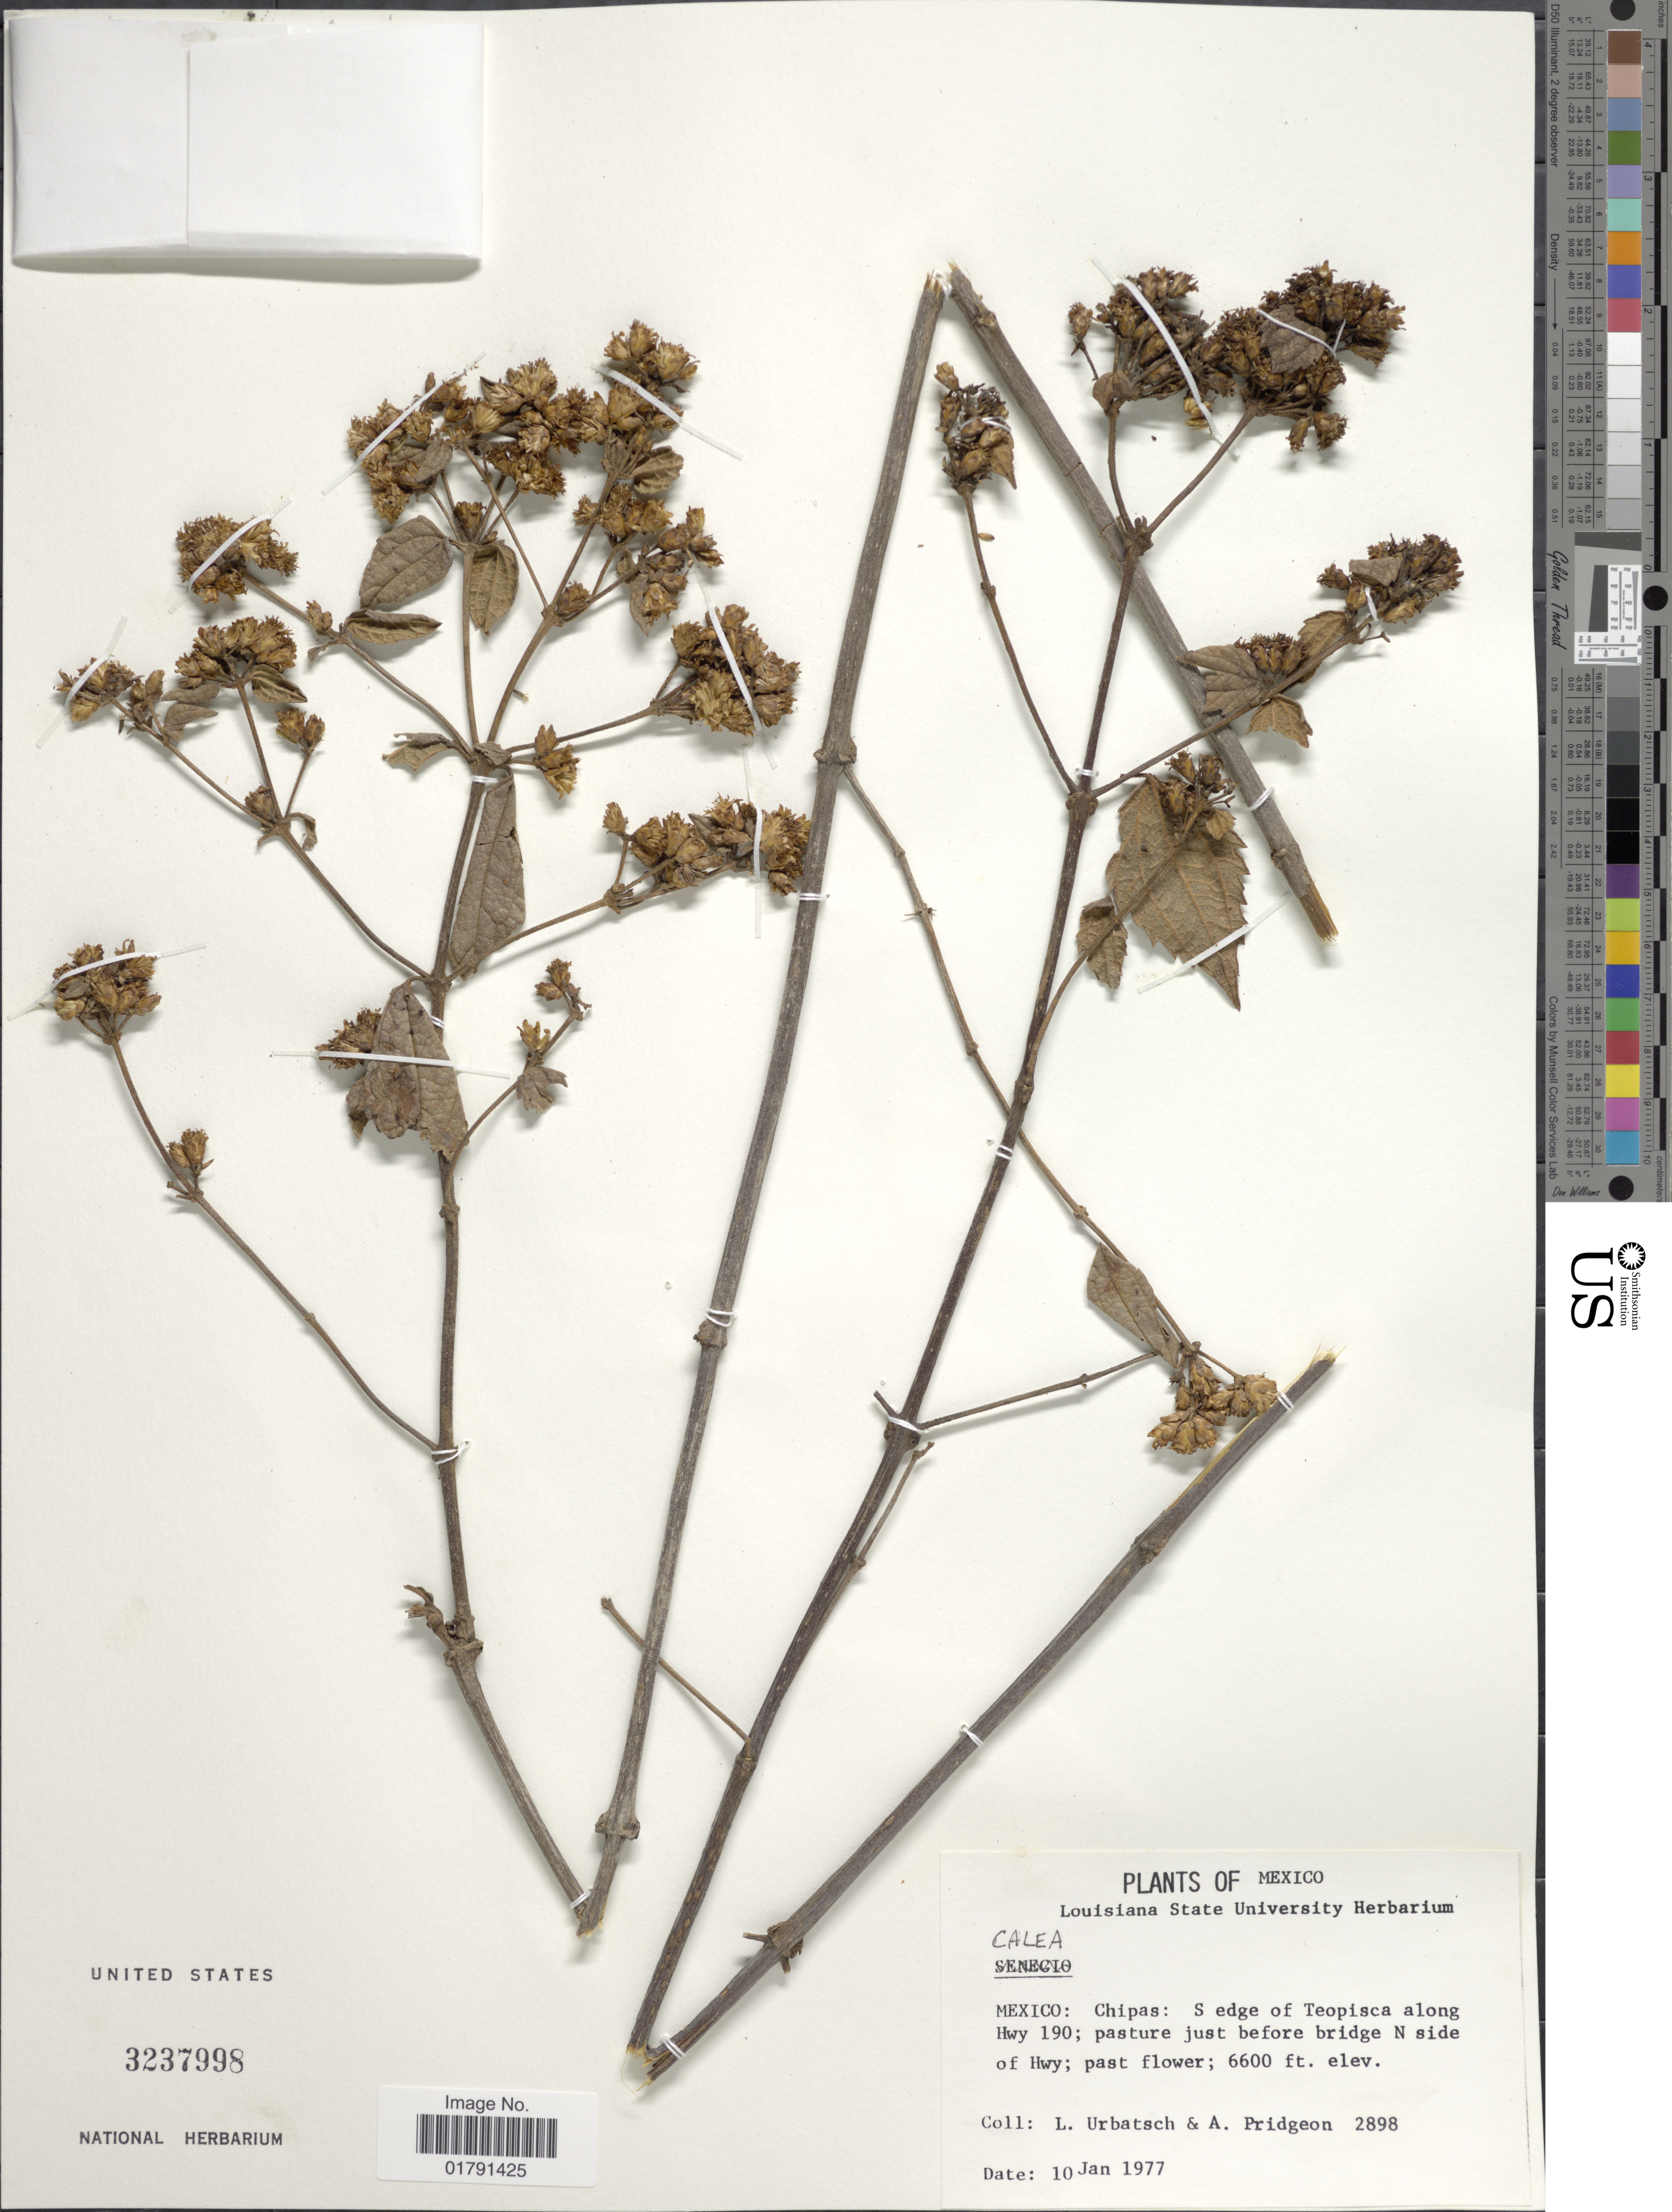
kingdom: Plantae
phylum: Tracheophyta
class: Magnoliopsida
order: Asterales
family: Asteraceae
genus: Calea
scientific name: Calea ternifolia var. ternifolia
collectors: L. E. Urbatsch & A. M. Pridgeon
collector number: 2898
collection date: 1977-01-10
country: Mexico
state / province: México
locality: Chipas, S edge of Teopisca along Hwy 190, pasture just before bridge N side of Hwy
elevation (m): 2012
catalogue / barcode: US 3237998